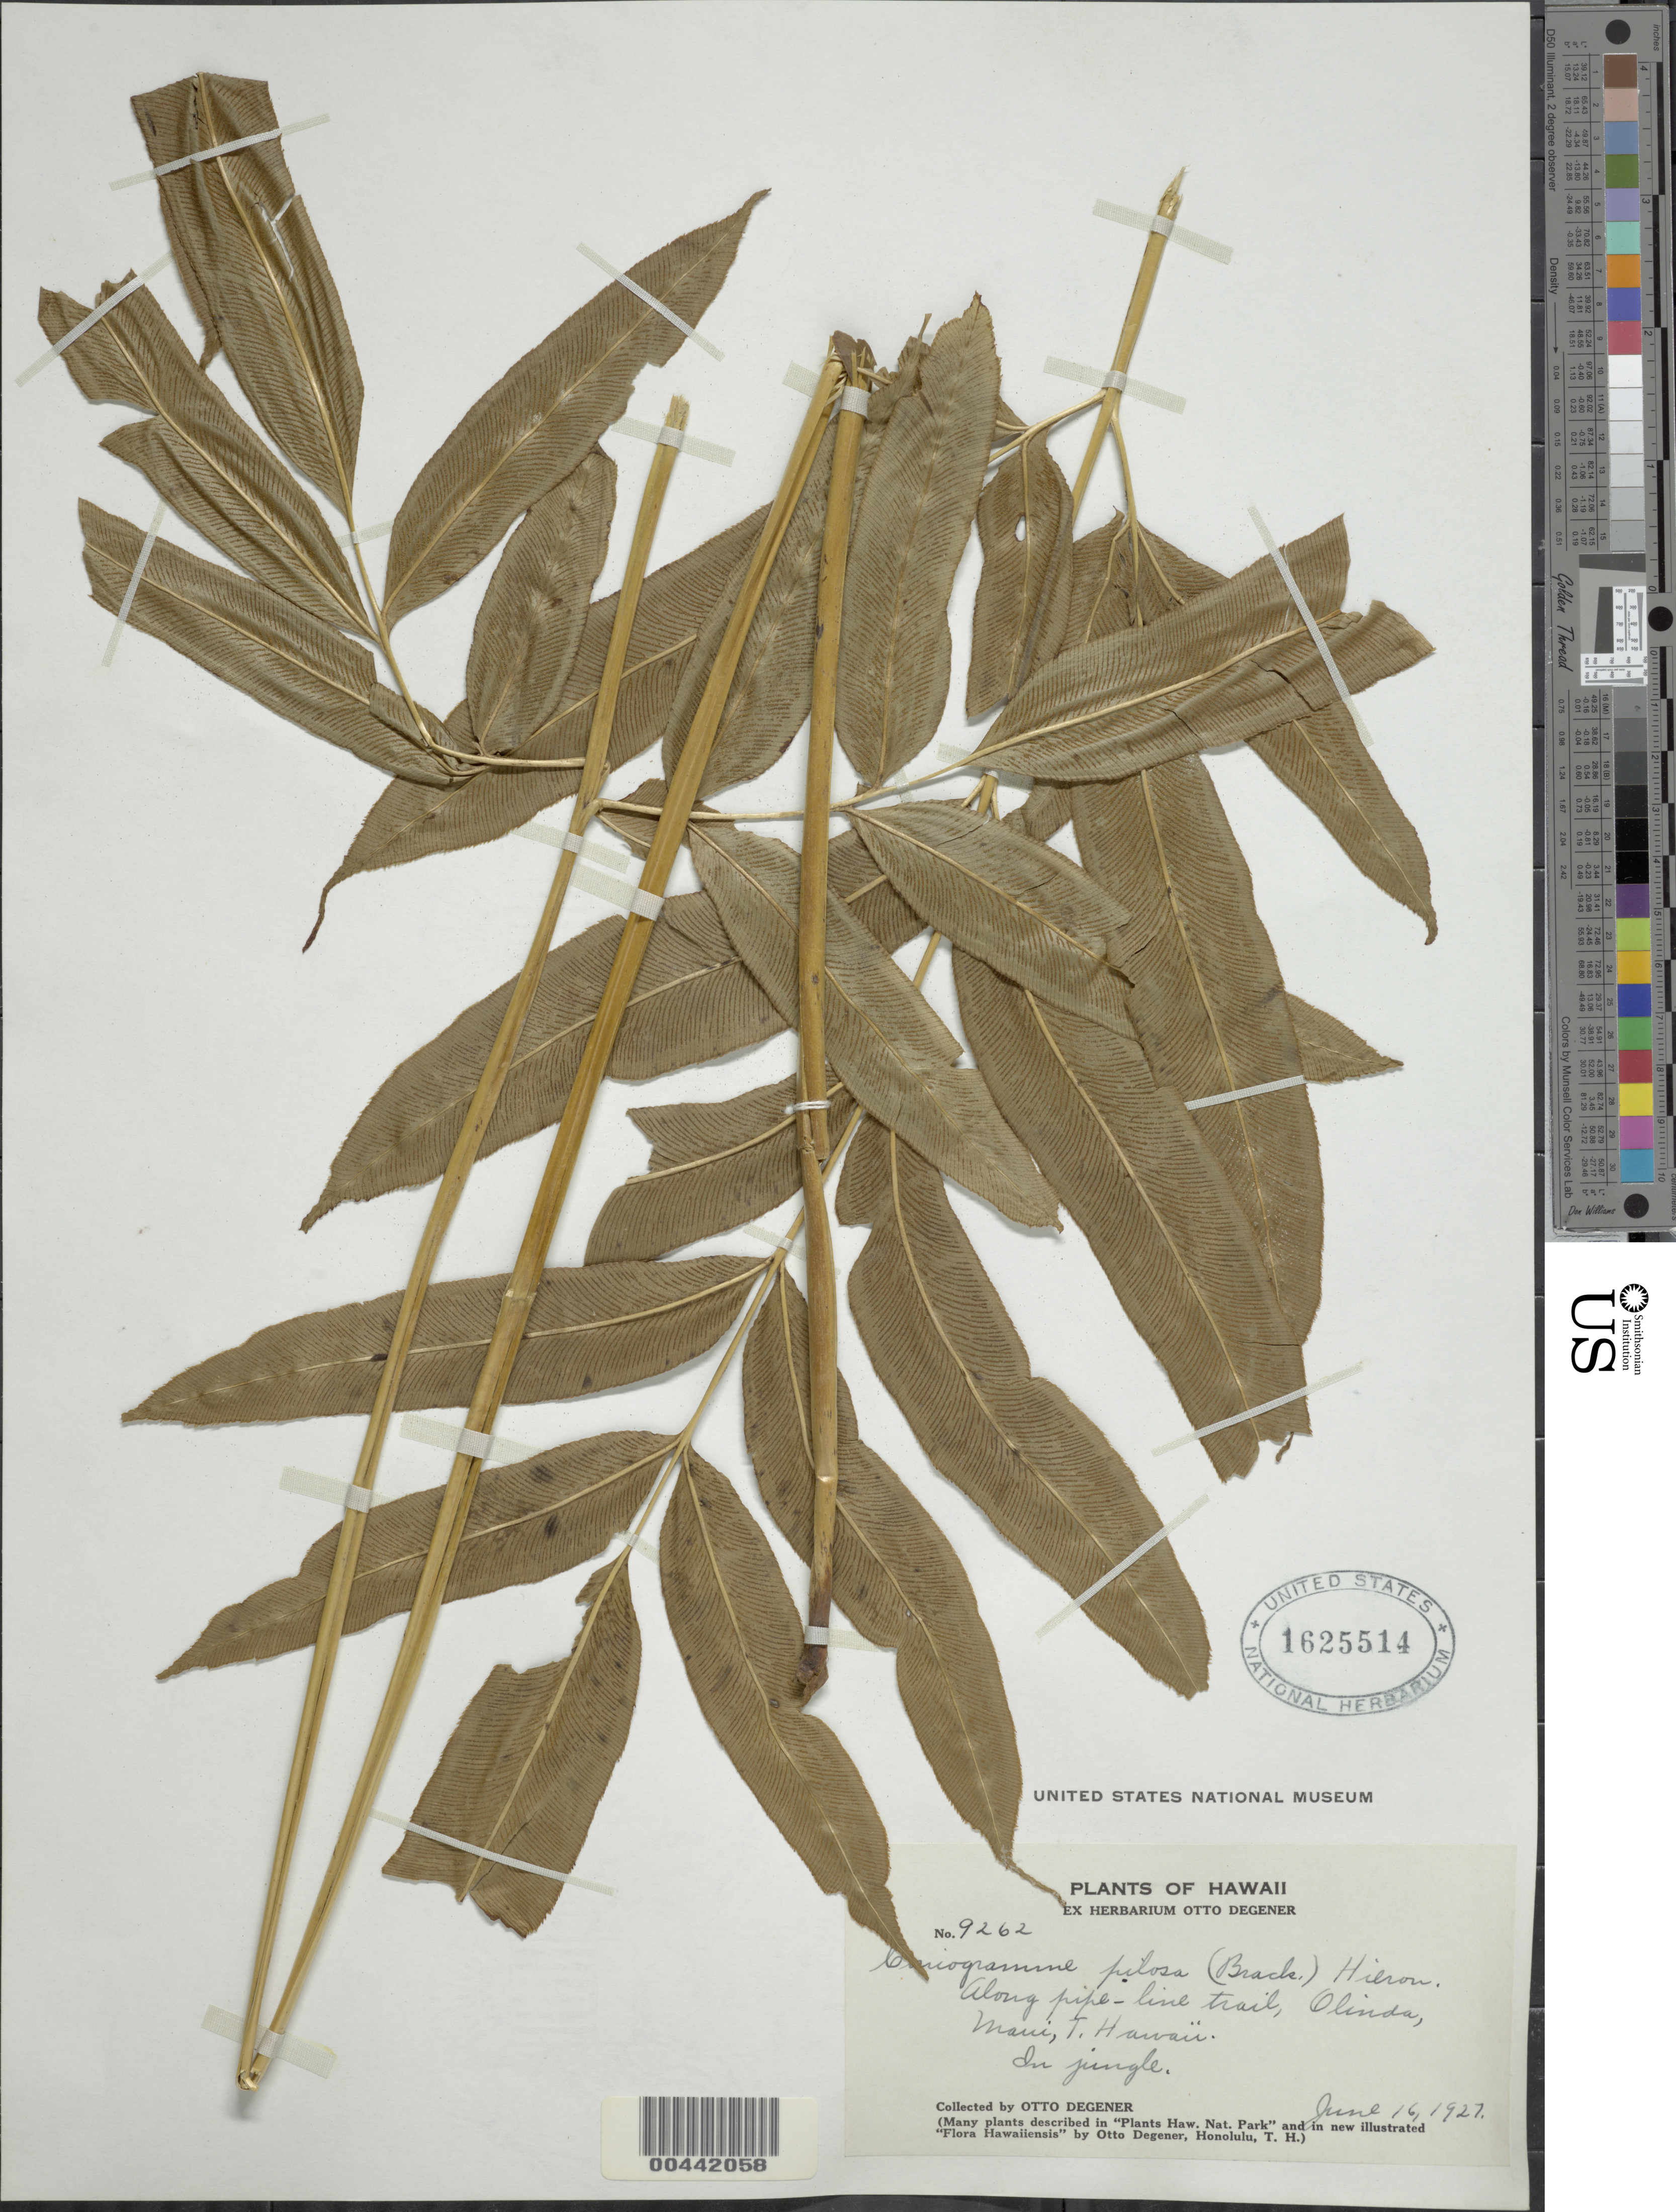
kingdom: Plantae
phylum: Tracheophyta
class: Polypodiopsida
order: Polypodiales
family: Pteridaceae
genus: Coniogramme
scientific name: Coniogramme pilosa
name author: (Brack.) Hieron.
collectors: O. Degener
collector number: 9262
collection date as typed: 16 Jun 1927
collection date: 1927-06-16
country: United States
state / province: Hawaii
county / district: Maui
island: Maui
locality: Along pipe-line trail, Olinda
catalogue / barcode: US 1625514